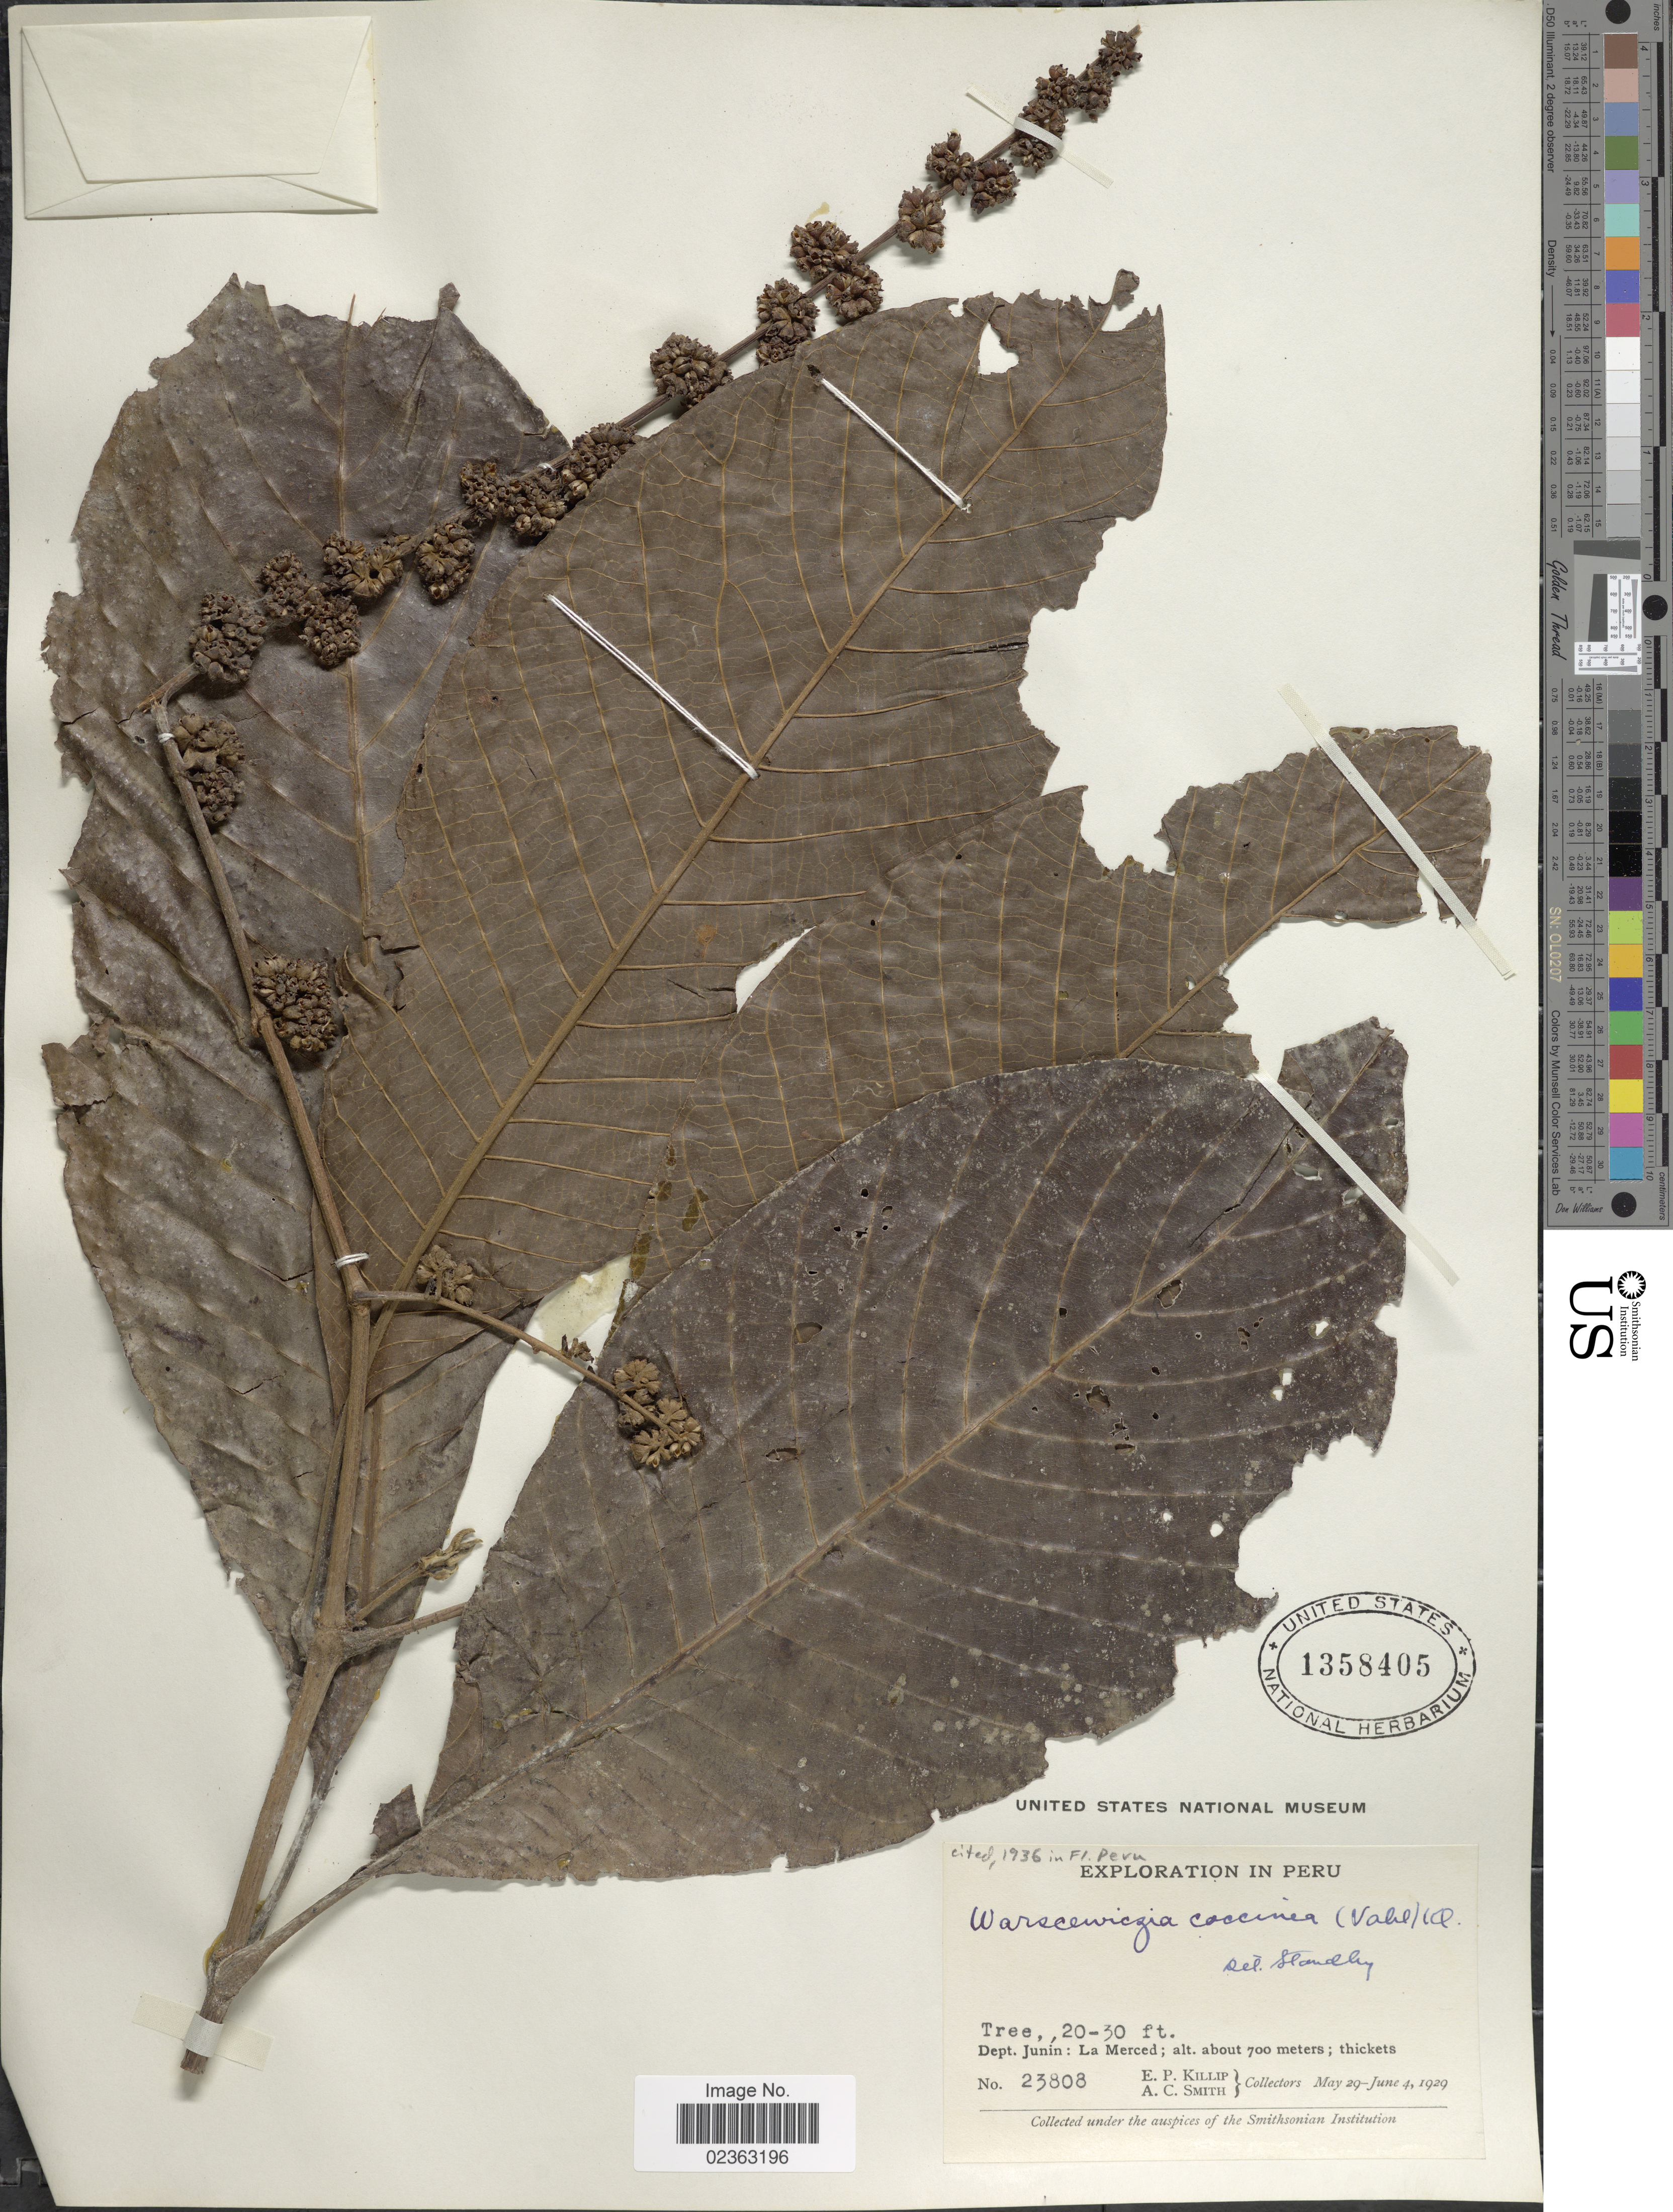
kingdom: Plantae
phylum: Tracheophyta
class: Magnoliopsida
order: Gentianales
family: Rubiaceae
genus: Warszewiczia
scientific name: Warszewiczia coccinea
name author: (Vahl) Klotzsch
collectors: E. P. Killip & A. C. Smith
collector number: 23808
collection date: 1929-05-29/1929-06-04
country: Peru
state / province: Junín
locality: La Merced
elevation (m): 700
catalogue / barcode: US 1358405